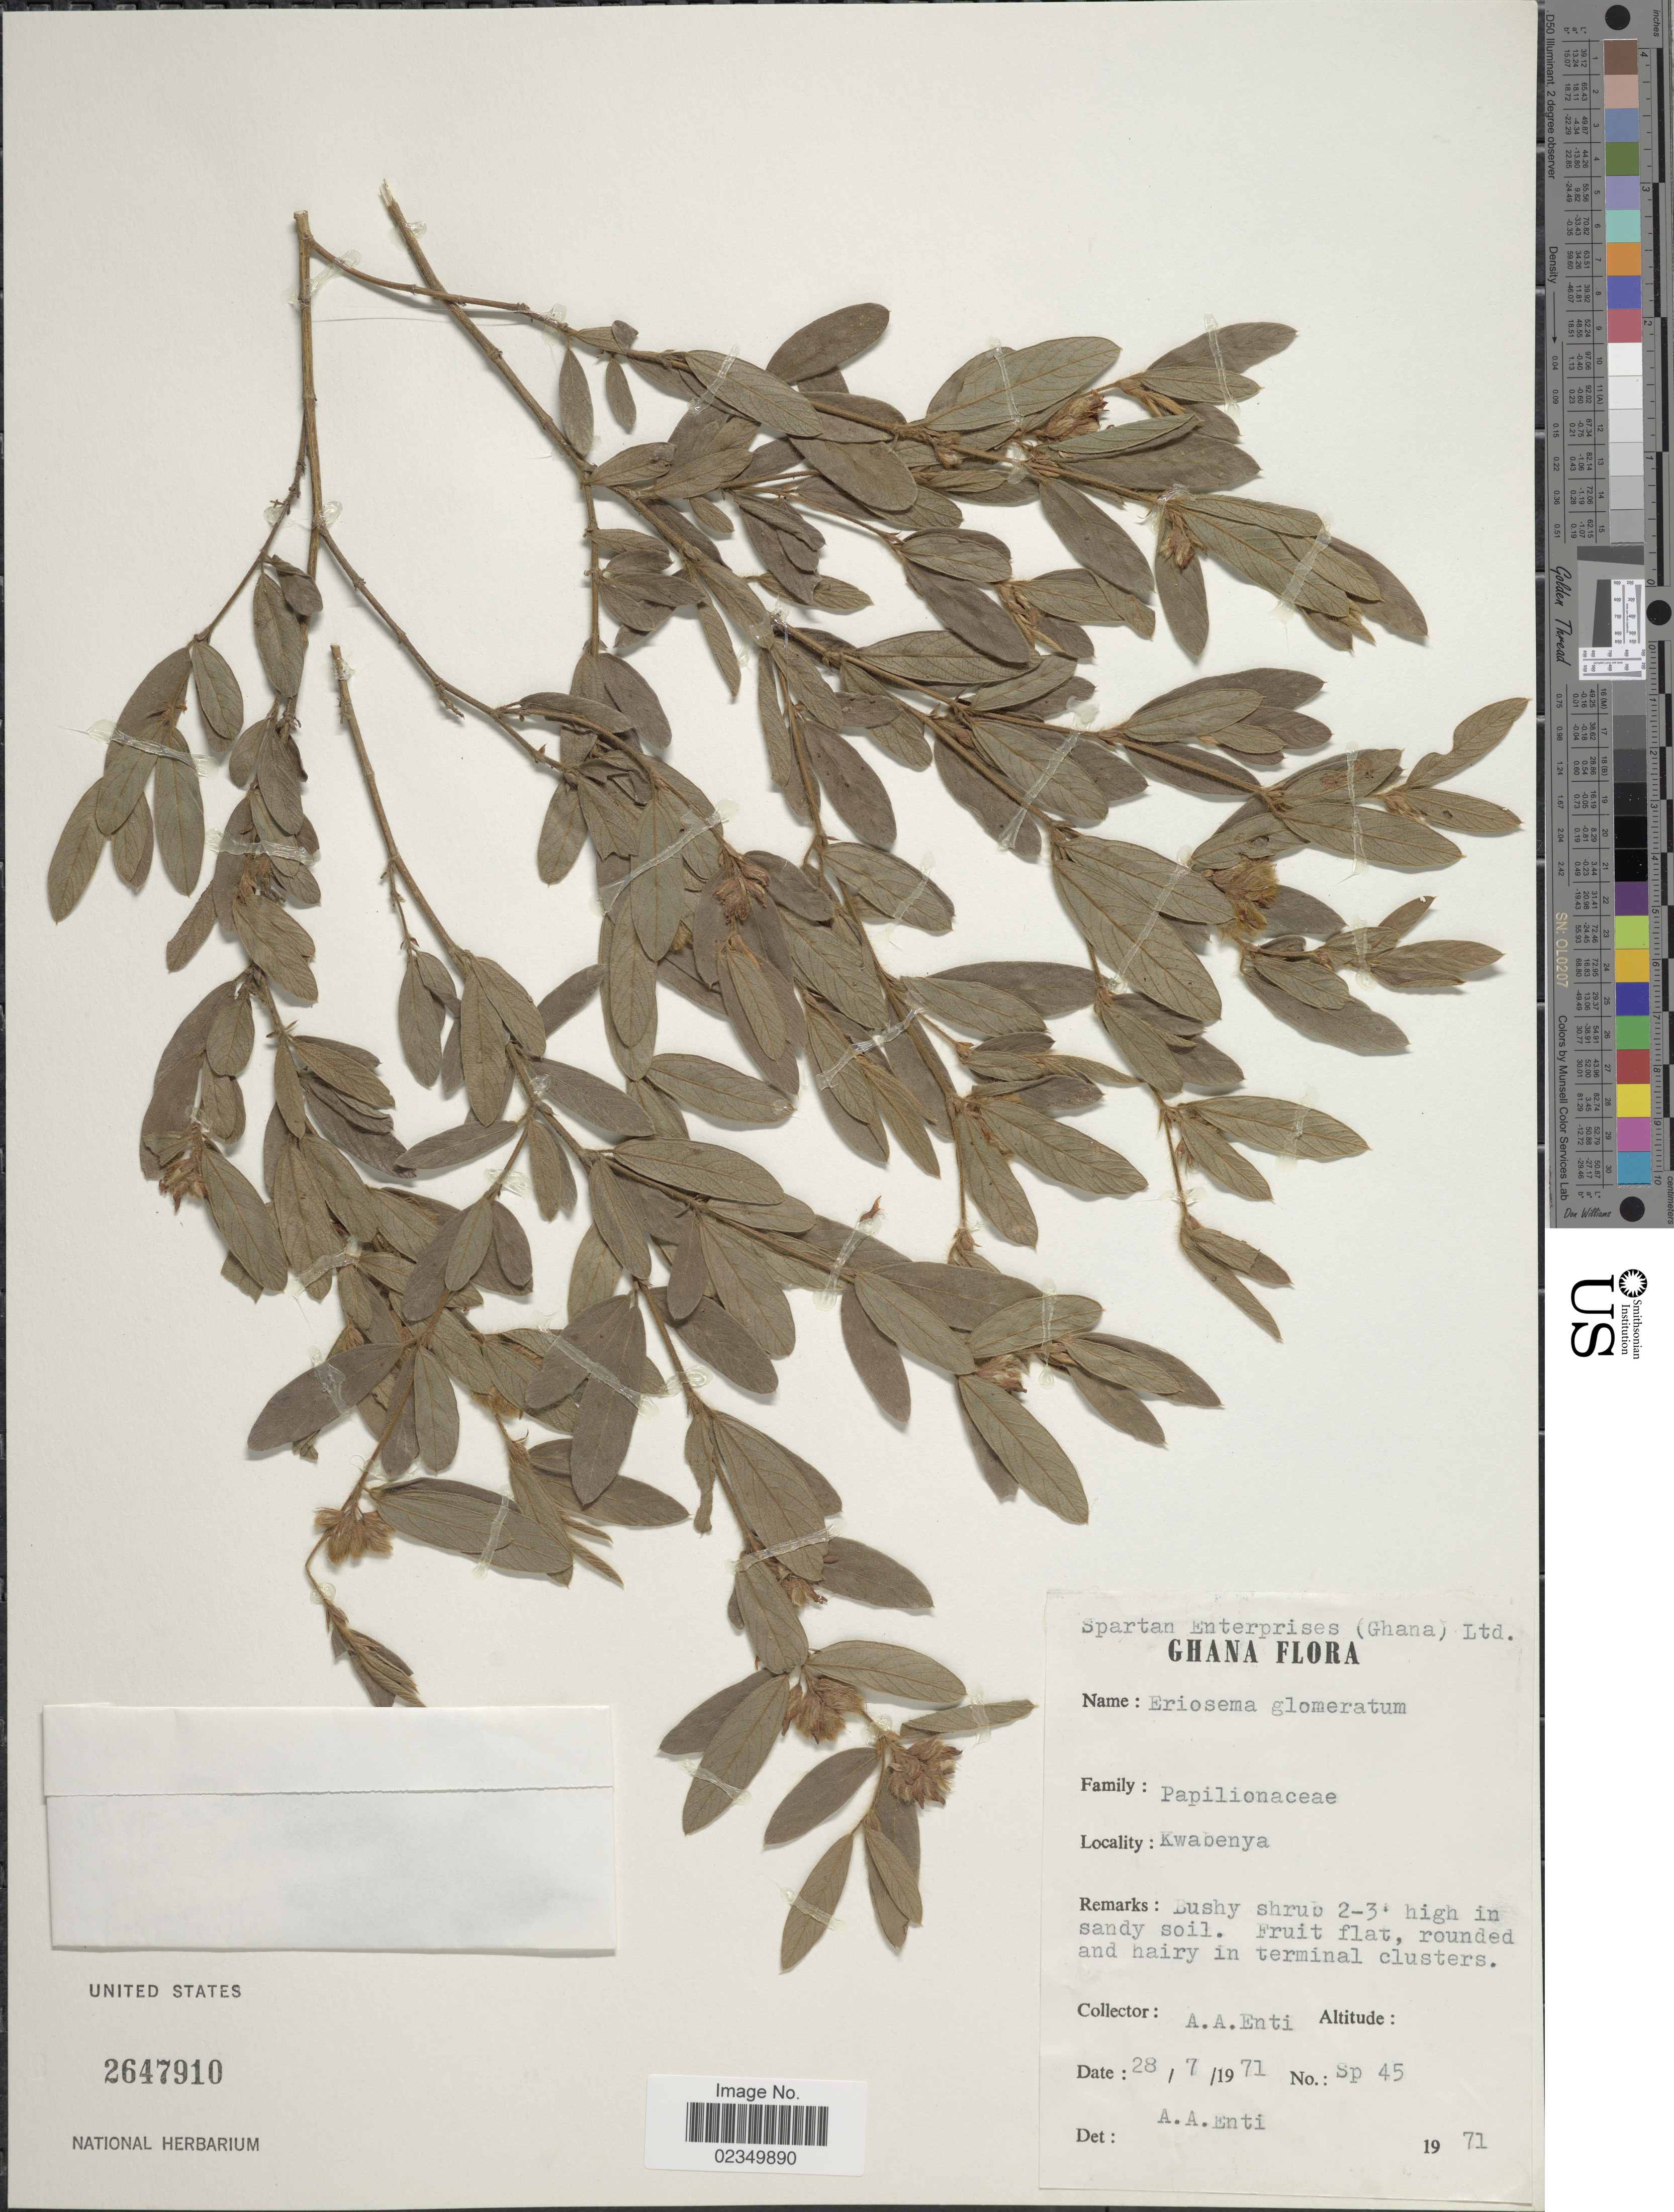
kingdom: Plantae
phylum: Tracheophyta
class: Magnoliopsida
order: Fabales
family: Fabaceae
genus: Eriosema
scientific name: Eriosema glomeratum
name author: (Guill. & Perr.) Hook. f.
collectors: A. Enti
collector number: SP45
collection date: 1971-07-28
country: Ghana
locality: Kwabenya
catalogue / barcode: US 2647910